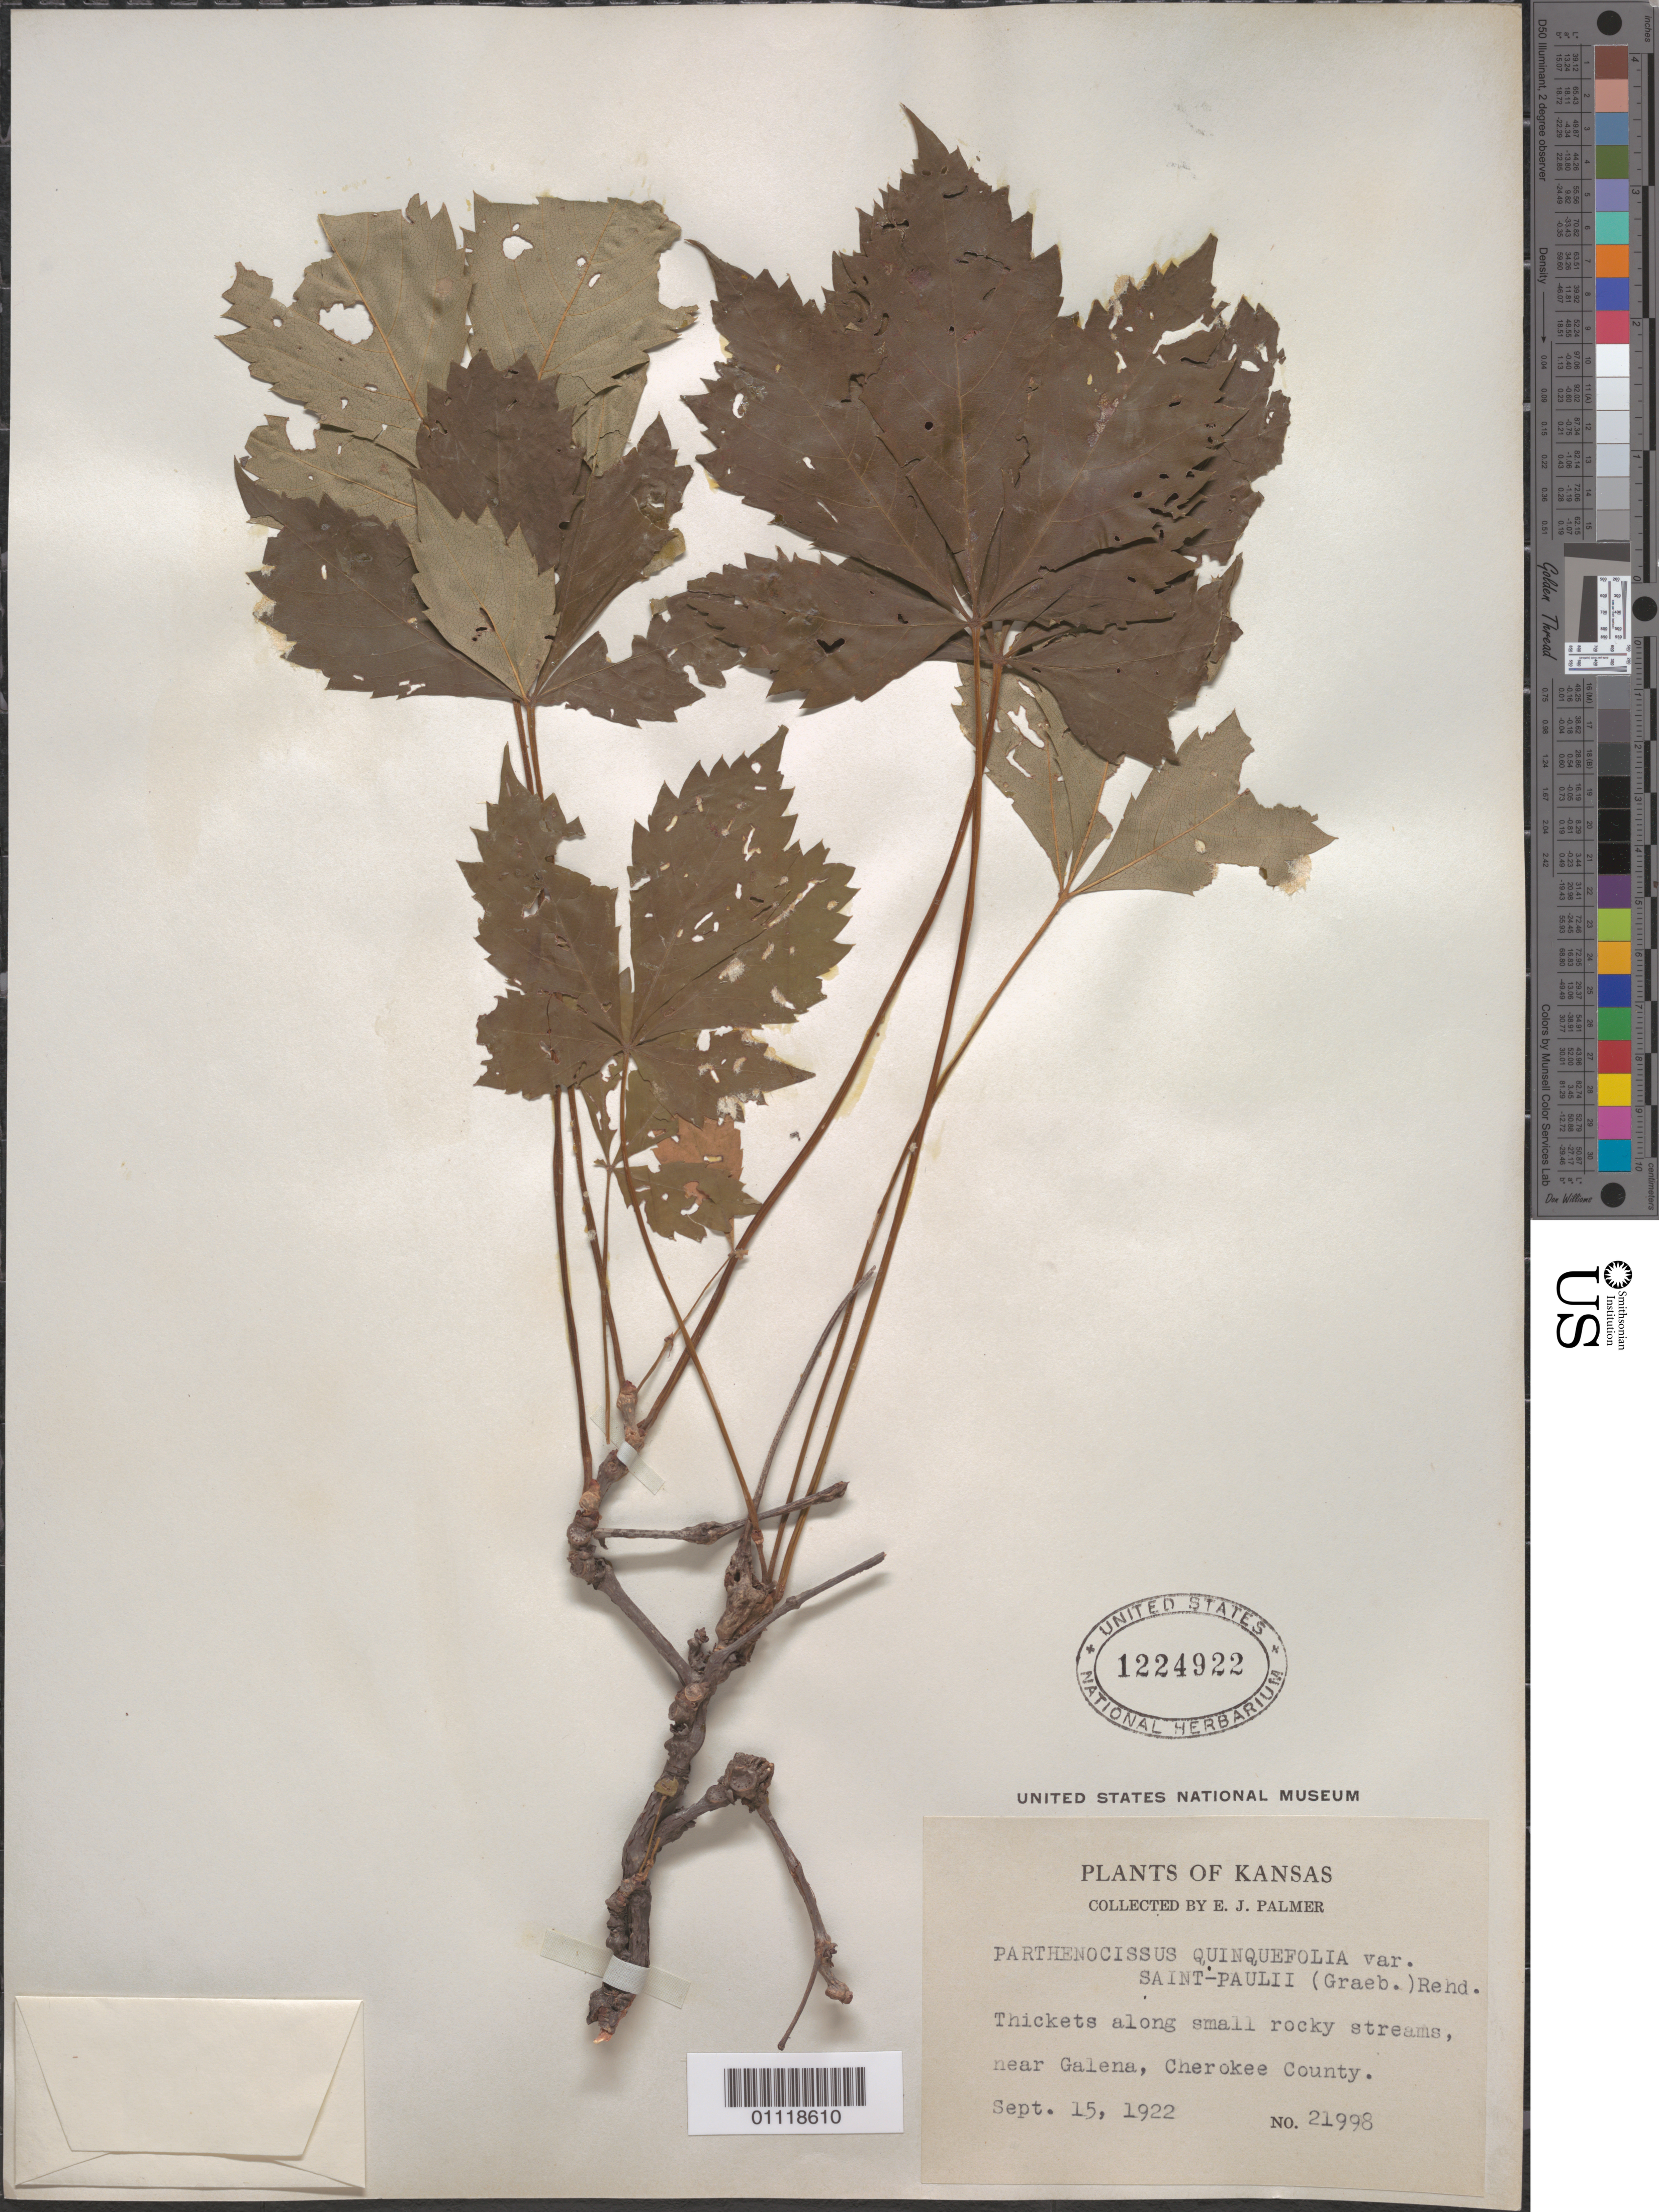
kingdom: Plantae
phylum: Tracheophyta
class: Magnoliopsida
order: Vitales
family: Vitaceae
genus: Parthenocissus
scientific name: Parthenocissus quinquefolia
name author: (L.) Planch.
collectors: E. J. Palmer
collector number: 21998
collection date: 1922-09-15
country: United States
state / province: Kansas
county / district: Cherokee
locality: Near Galena.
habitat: Thickets along small rocky streams.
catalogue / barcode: US 1224922